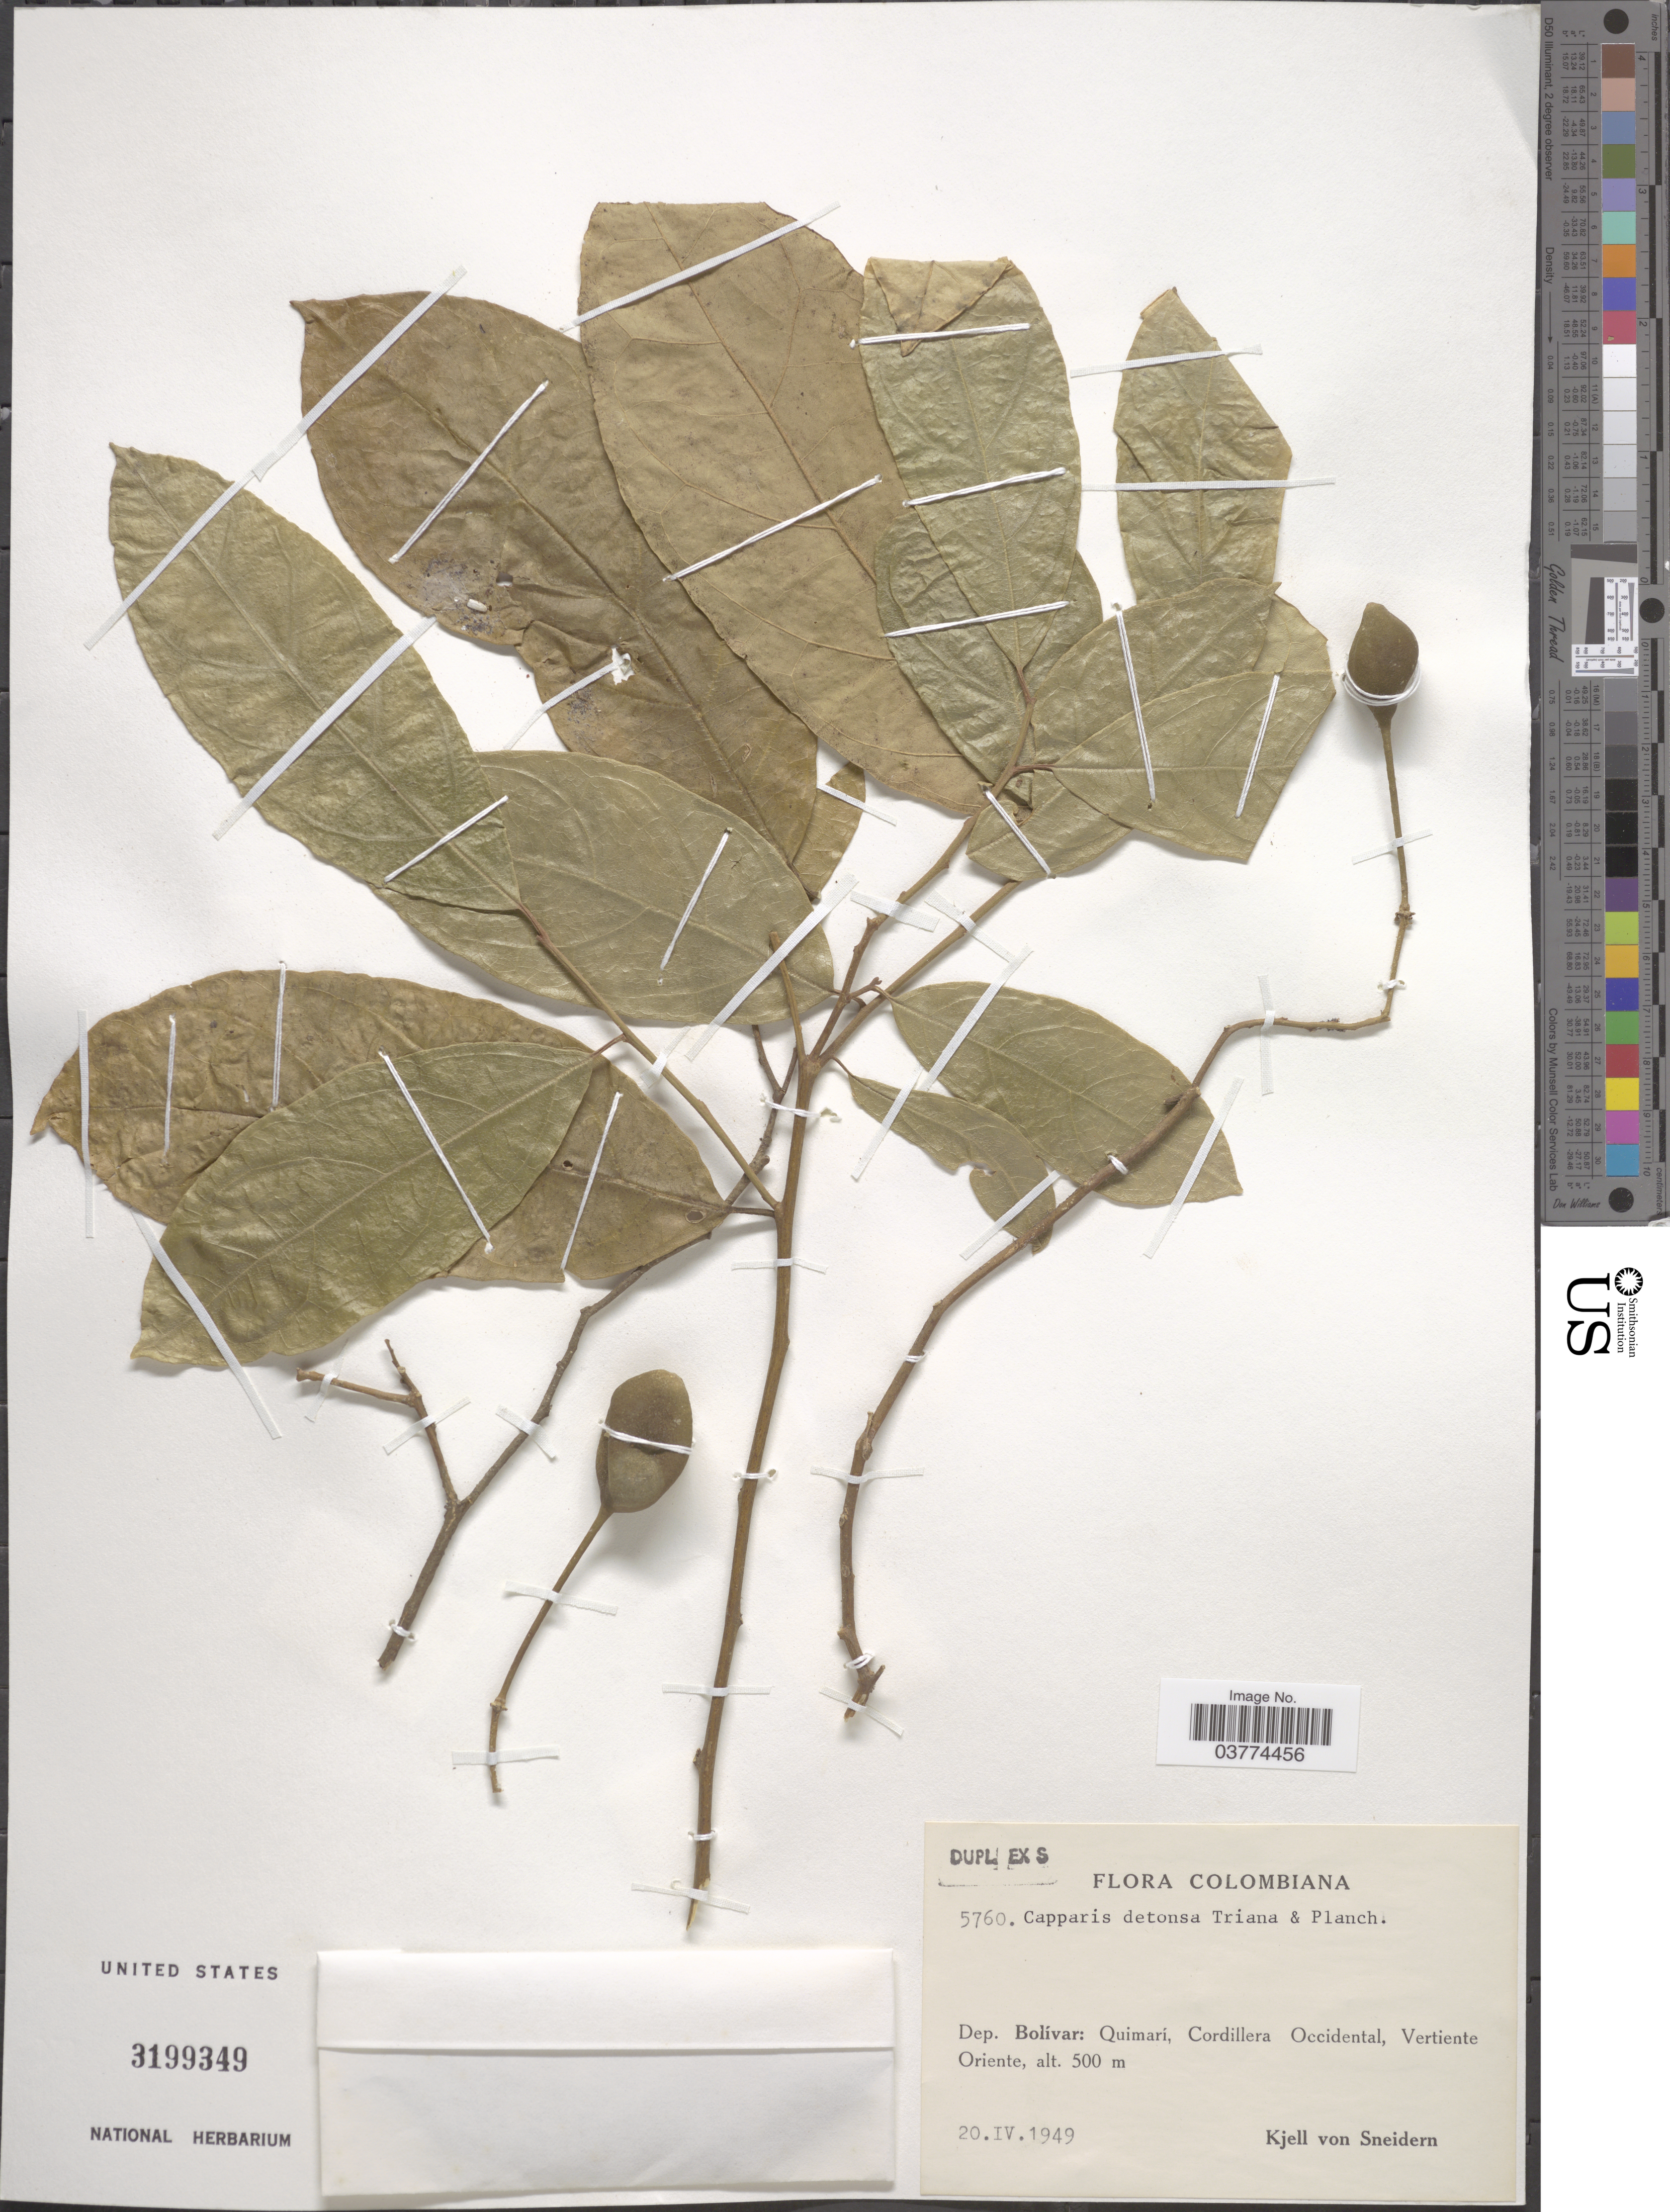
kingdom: Plantae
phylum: Tracheophyta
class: Magnoliopsida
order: Brassicales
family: Capparaceae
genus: Preslianthus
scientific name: Preslianthus detonsus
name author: (Triana & Planch.) Cornejo & Iltis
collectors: K. von Sneidern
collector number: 5760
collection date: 1949-04-20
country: Colombia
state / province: Bolívar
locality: Dep. Bolívar: Quimarí, Cordillera Occidental, Vertiente Oriente.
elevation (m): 500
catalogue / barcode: US 3199349